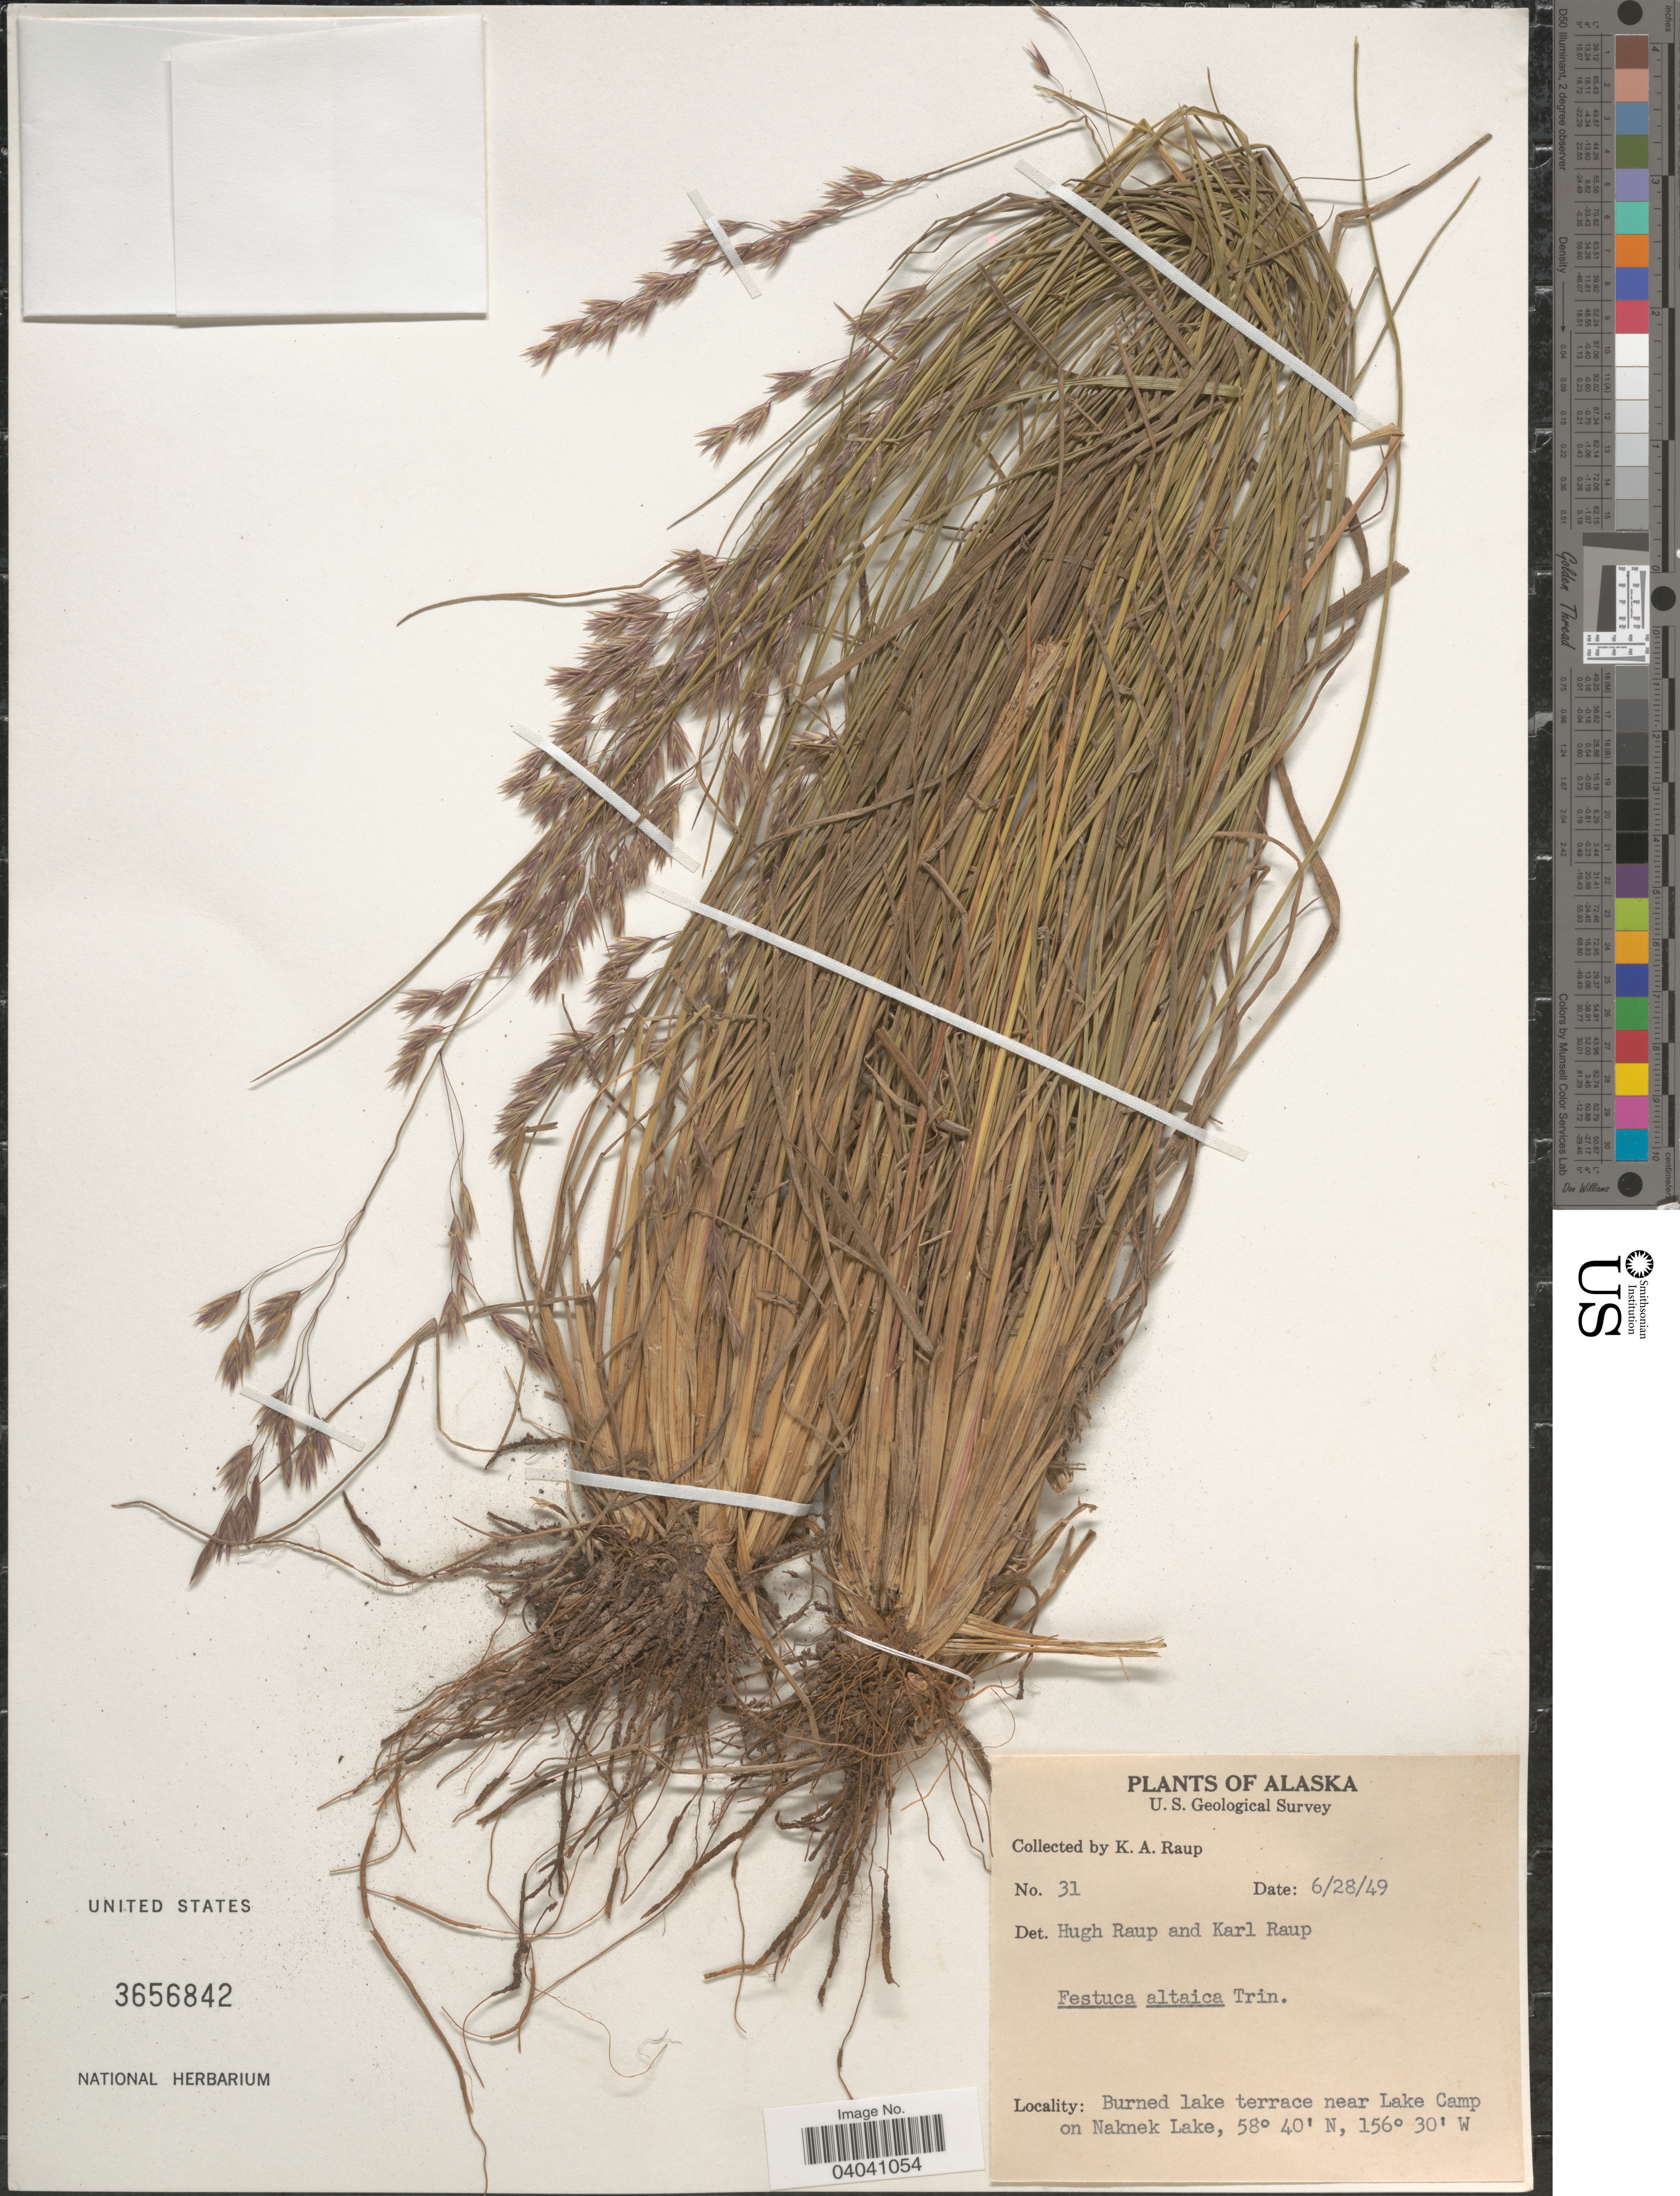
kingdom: Plantae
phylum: Tracheophyta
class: Liliopsida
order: Poales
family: Poaceae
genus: Festuca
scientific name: Festuca altaica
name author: Trin.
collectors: K. Raup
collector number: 31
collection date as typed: Transcribed d/m/y: 28/6/49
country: United States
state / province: Alaska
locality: Burned lake terrace near Lake Camp on Naknek Lake.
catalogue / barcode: US 3656842